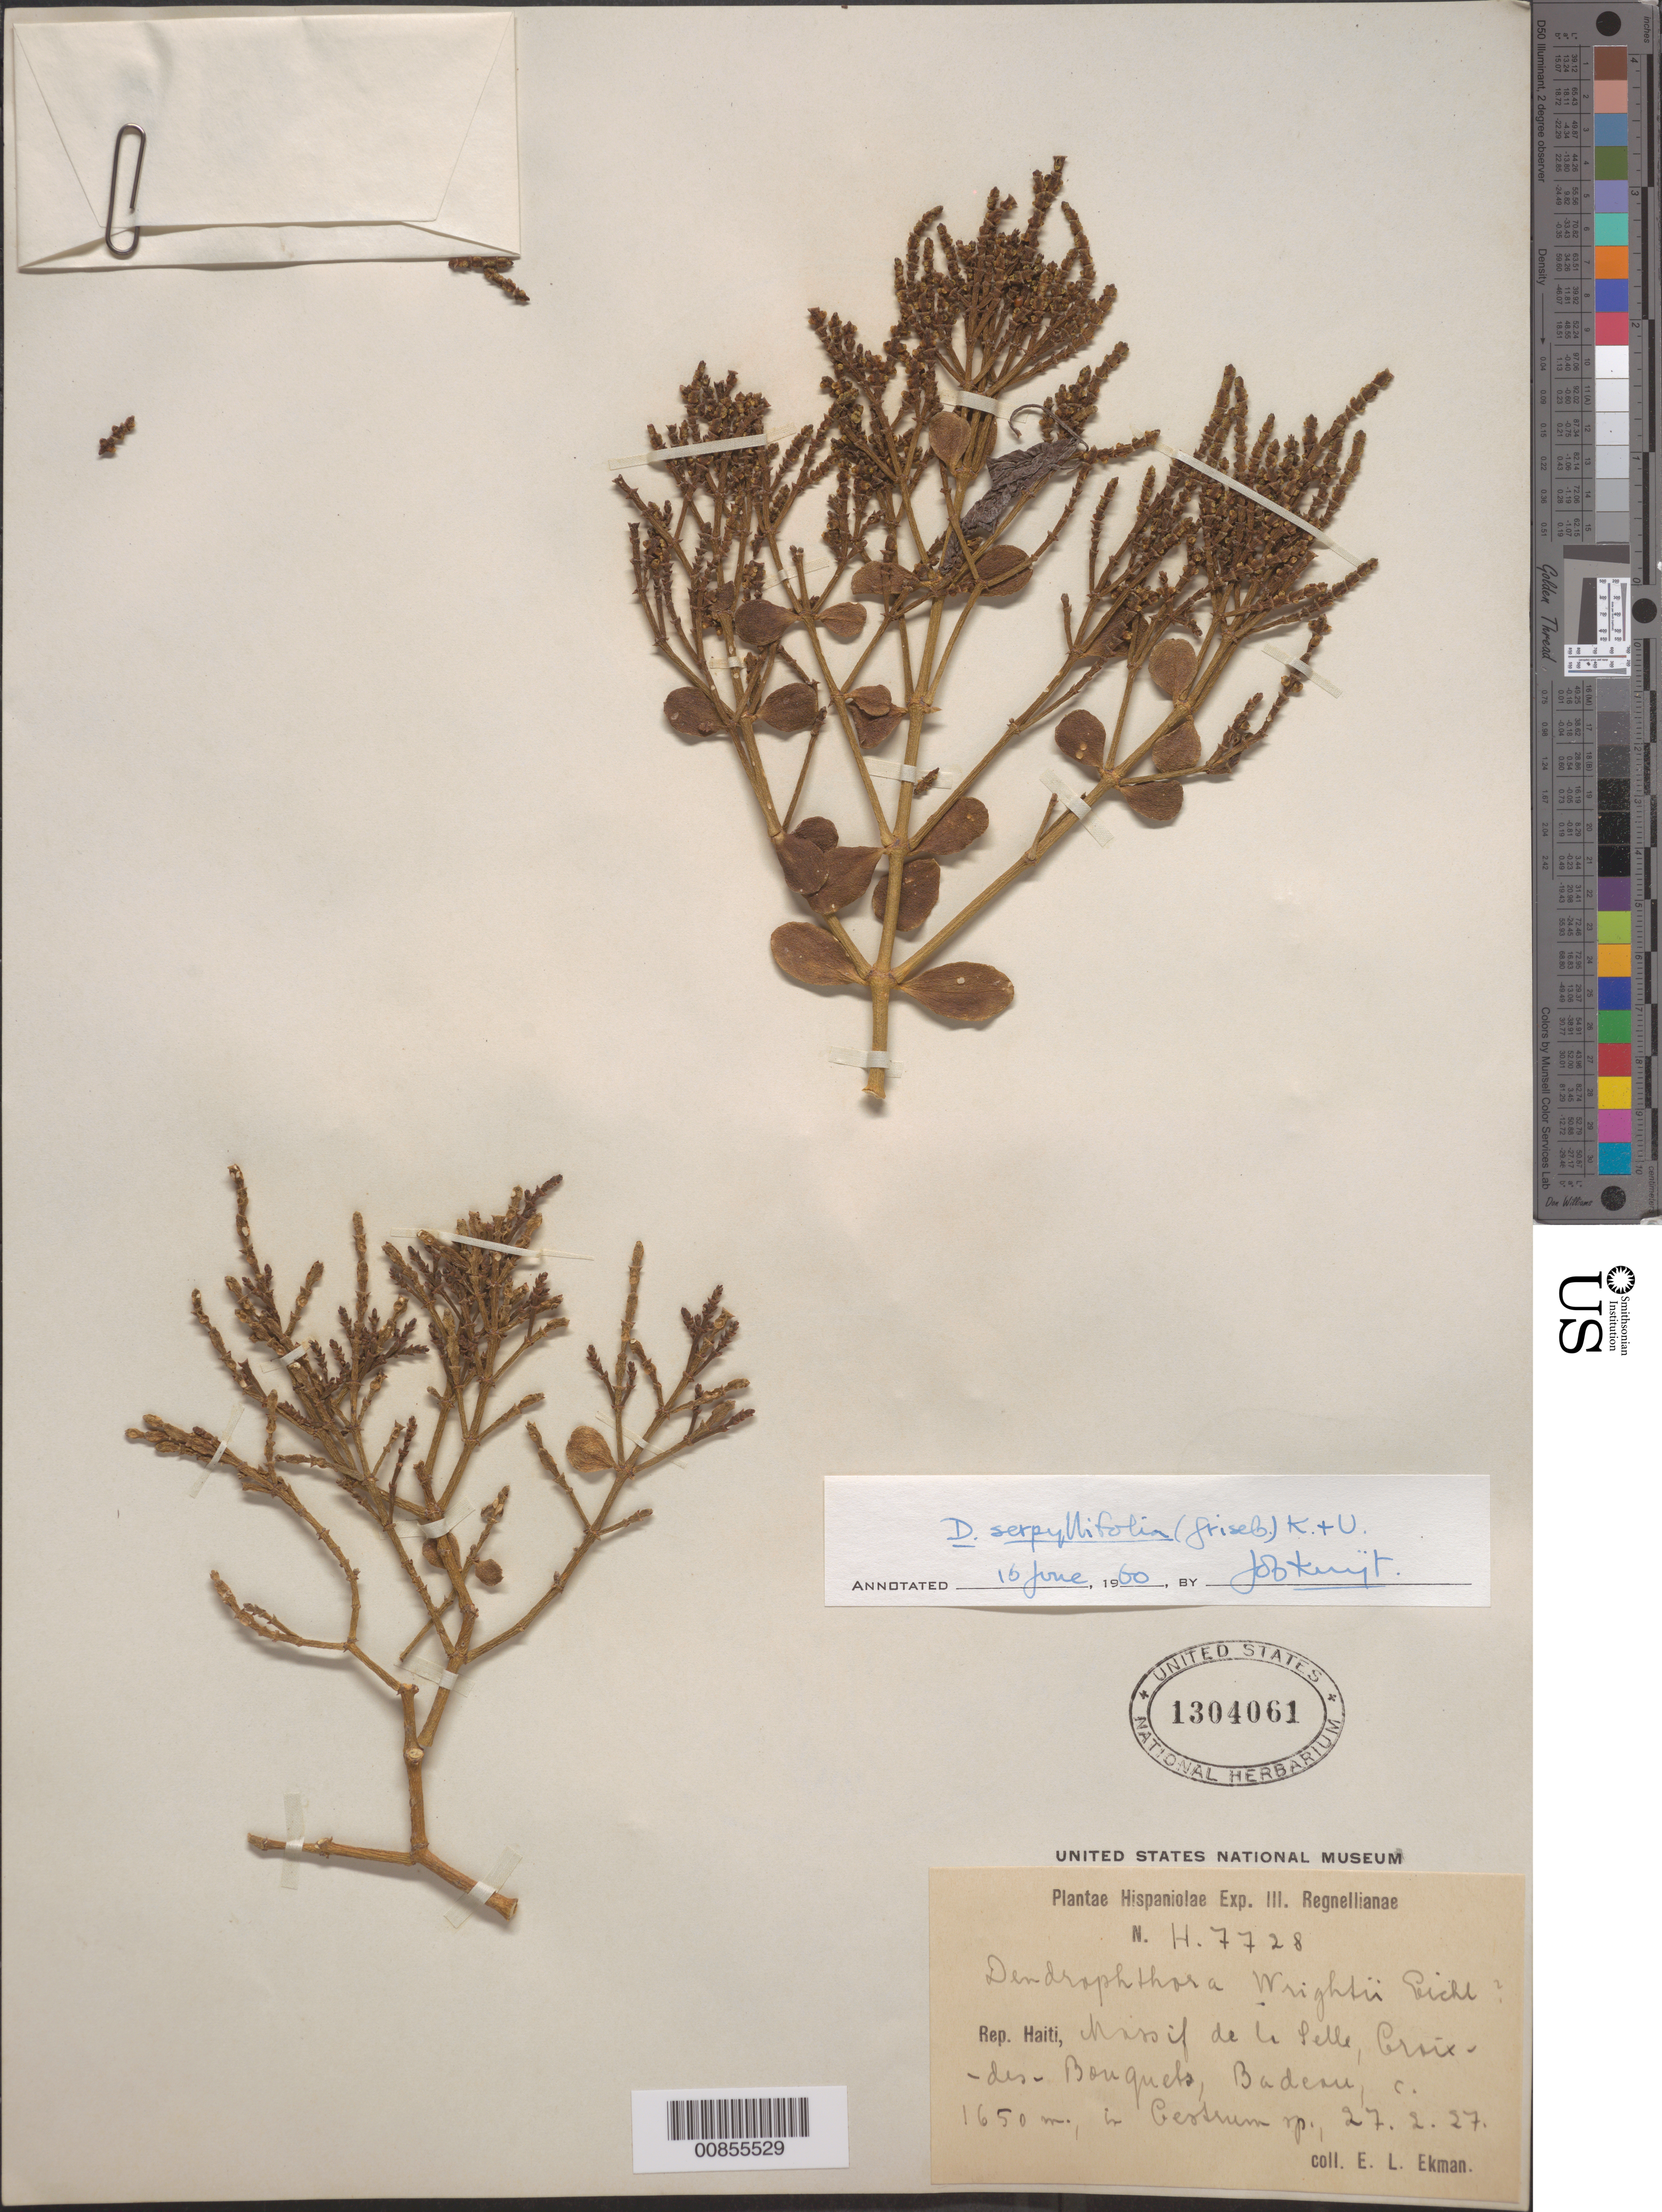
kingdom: Plantae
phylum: Tracheophyta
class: Magnoliopsida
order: Santalales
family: Viscaceae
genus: Dendrophthora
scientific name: Dendrophthora serpyllifolia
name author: (Griseb.) Krug & Urb.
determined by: Kuijt, Job, (CANADA)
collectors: E. L. Ekman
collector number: H 7728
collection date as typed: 27 Feb 1927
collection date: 1927-02-27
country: Haiti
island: Hispaniola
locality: Massif de la Selle, Croix des Bouquets, Badeau.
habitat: In Gestrum sp.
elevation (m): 1650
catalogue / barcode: US 1304061